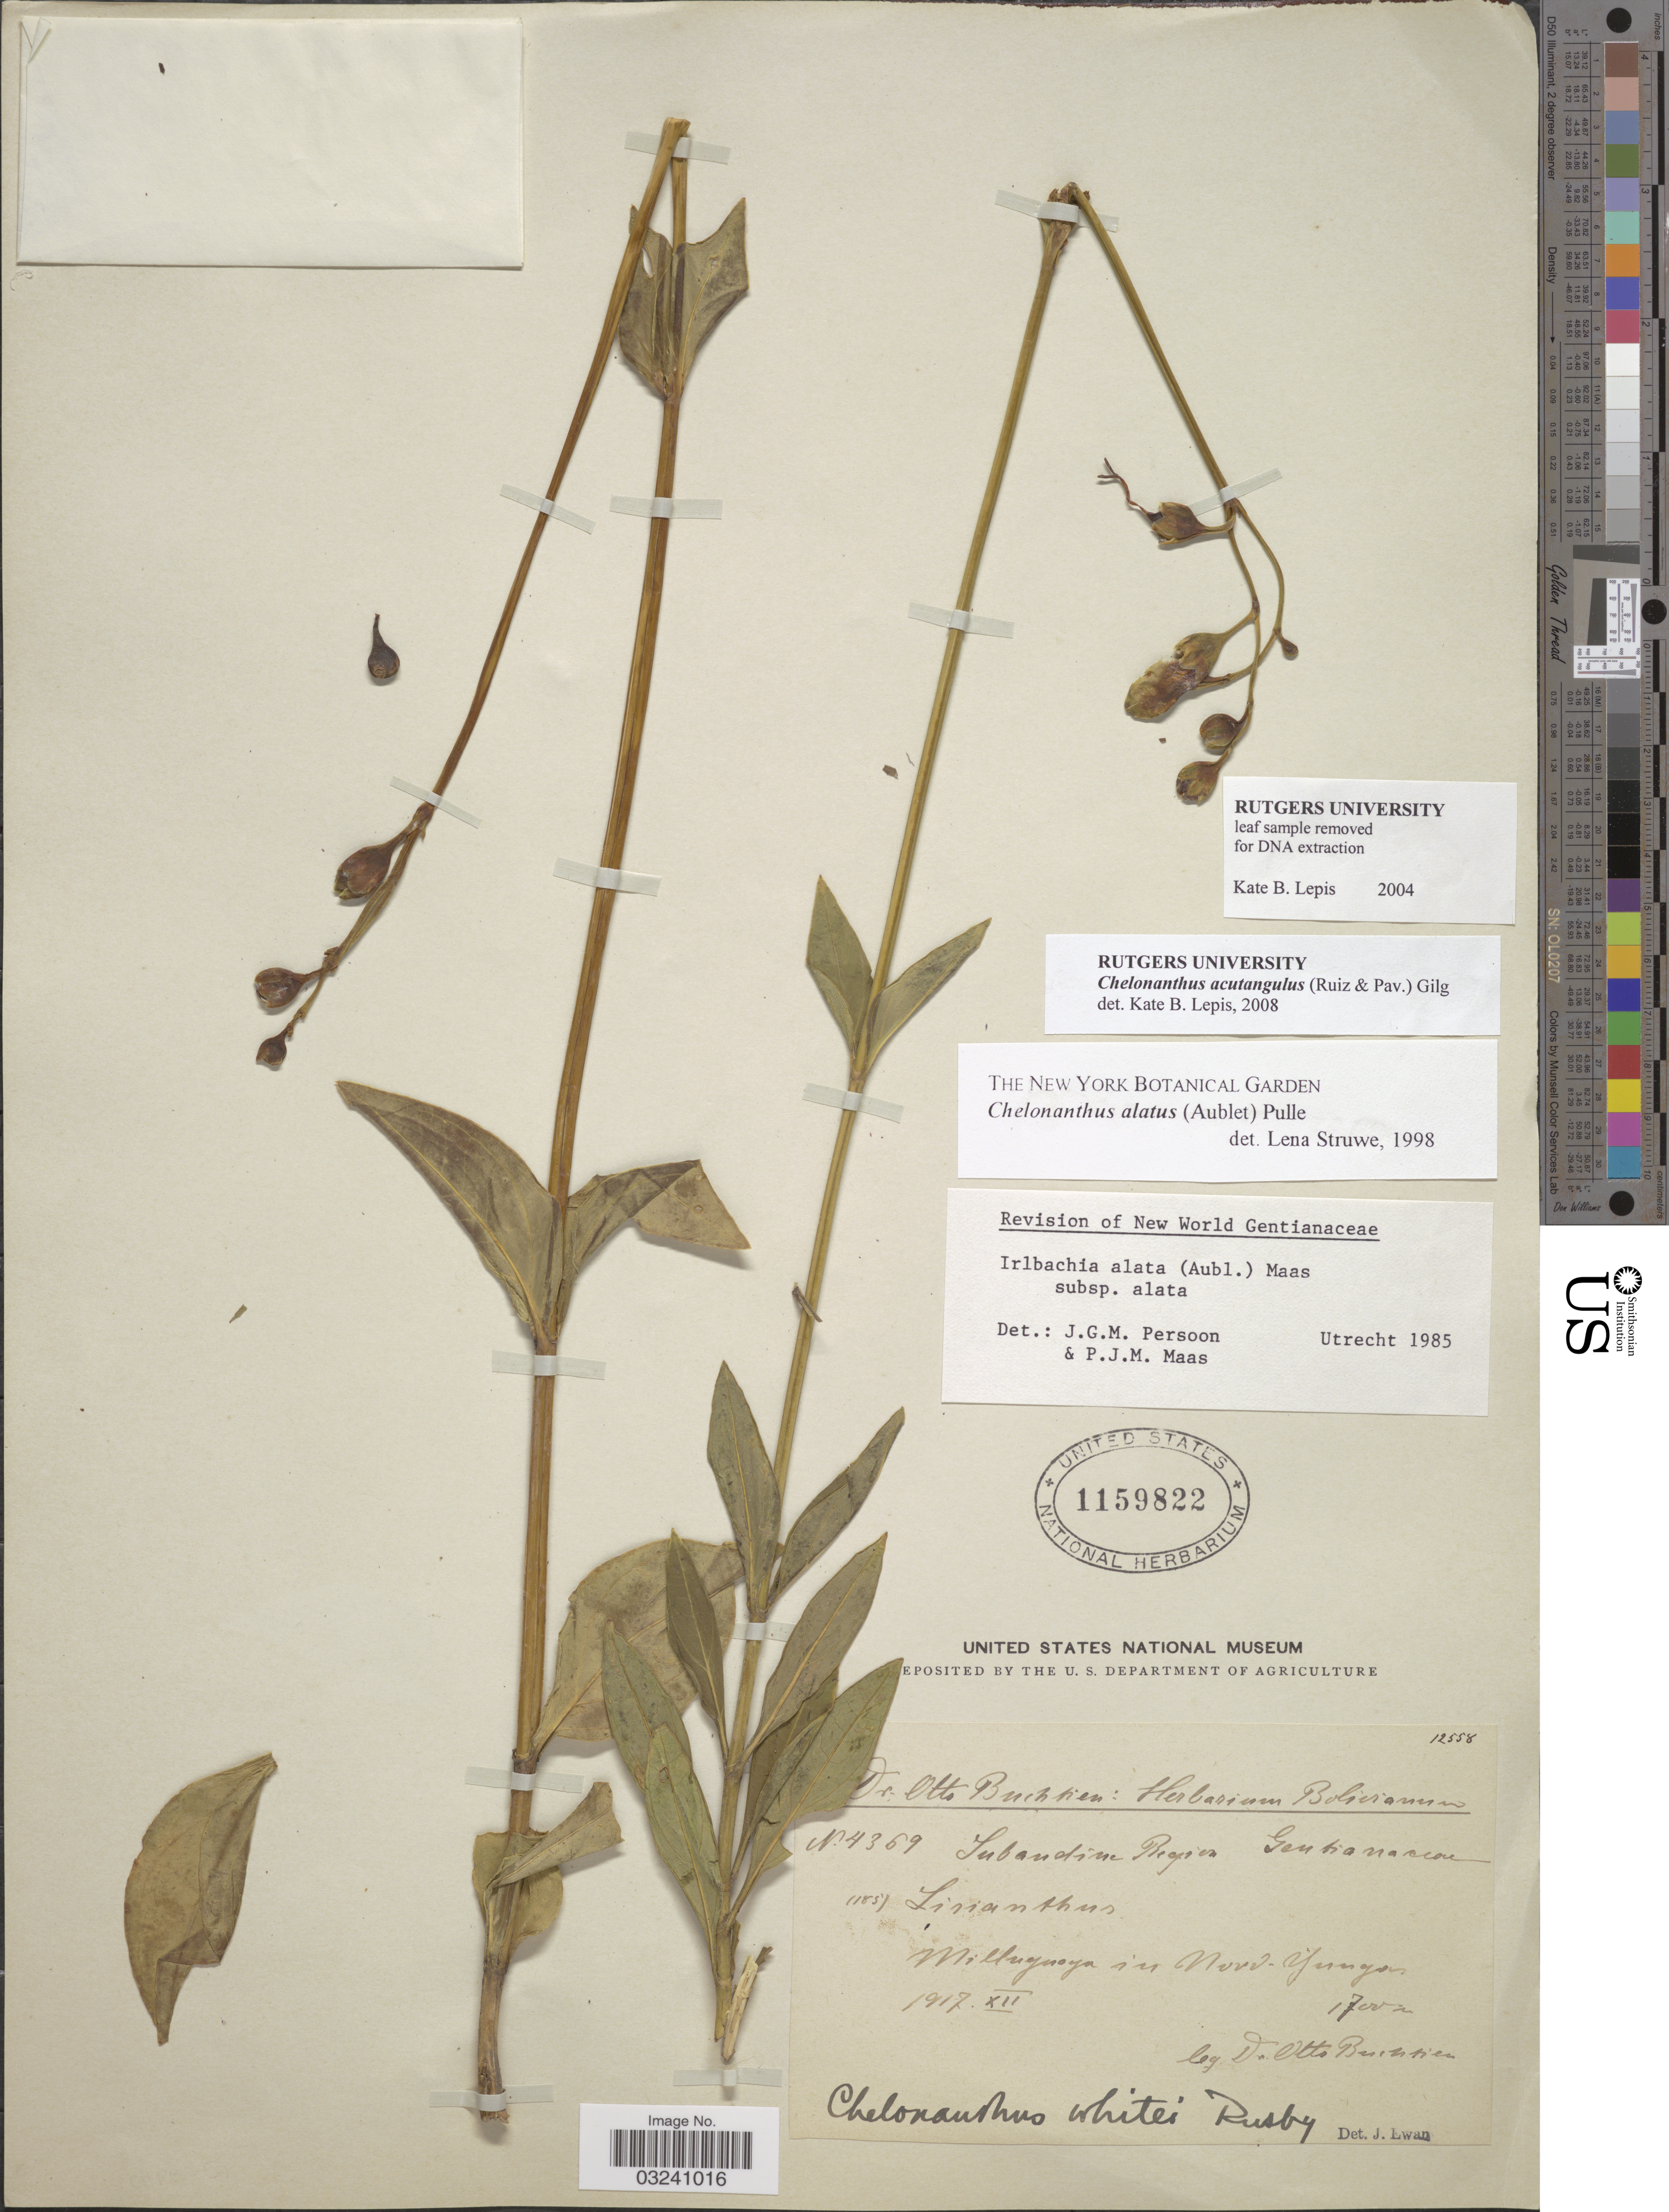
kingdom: Plantae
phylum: Tracheophyta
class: Magnoliopsida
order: Gentianales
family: Gentianaceae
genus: Chelonanthus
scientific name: Chelonanthus acutangulus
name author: (Ruiz & Pav.) Gilg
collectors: O. Buchtien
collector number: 4369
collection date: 1917-12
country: Bolivia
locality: Milluguaya in Nord-Yungas.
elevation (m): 1700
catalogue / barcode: US 1159822